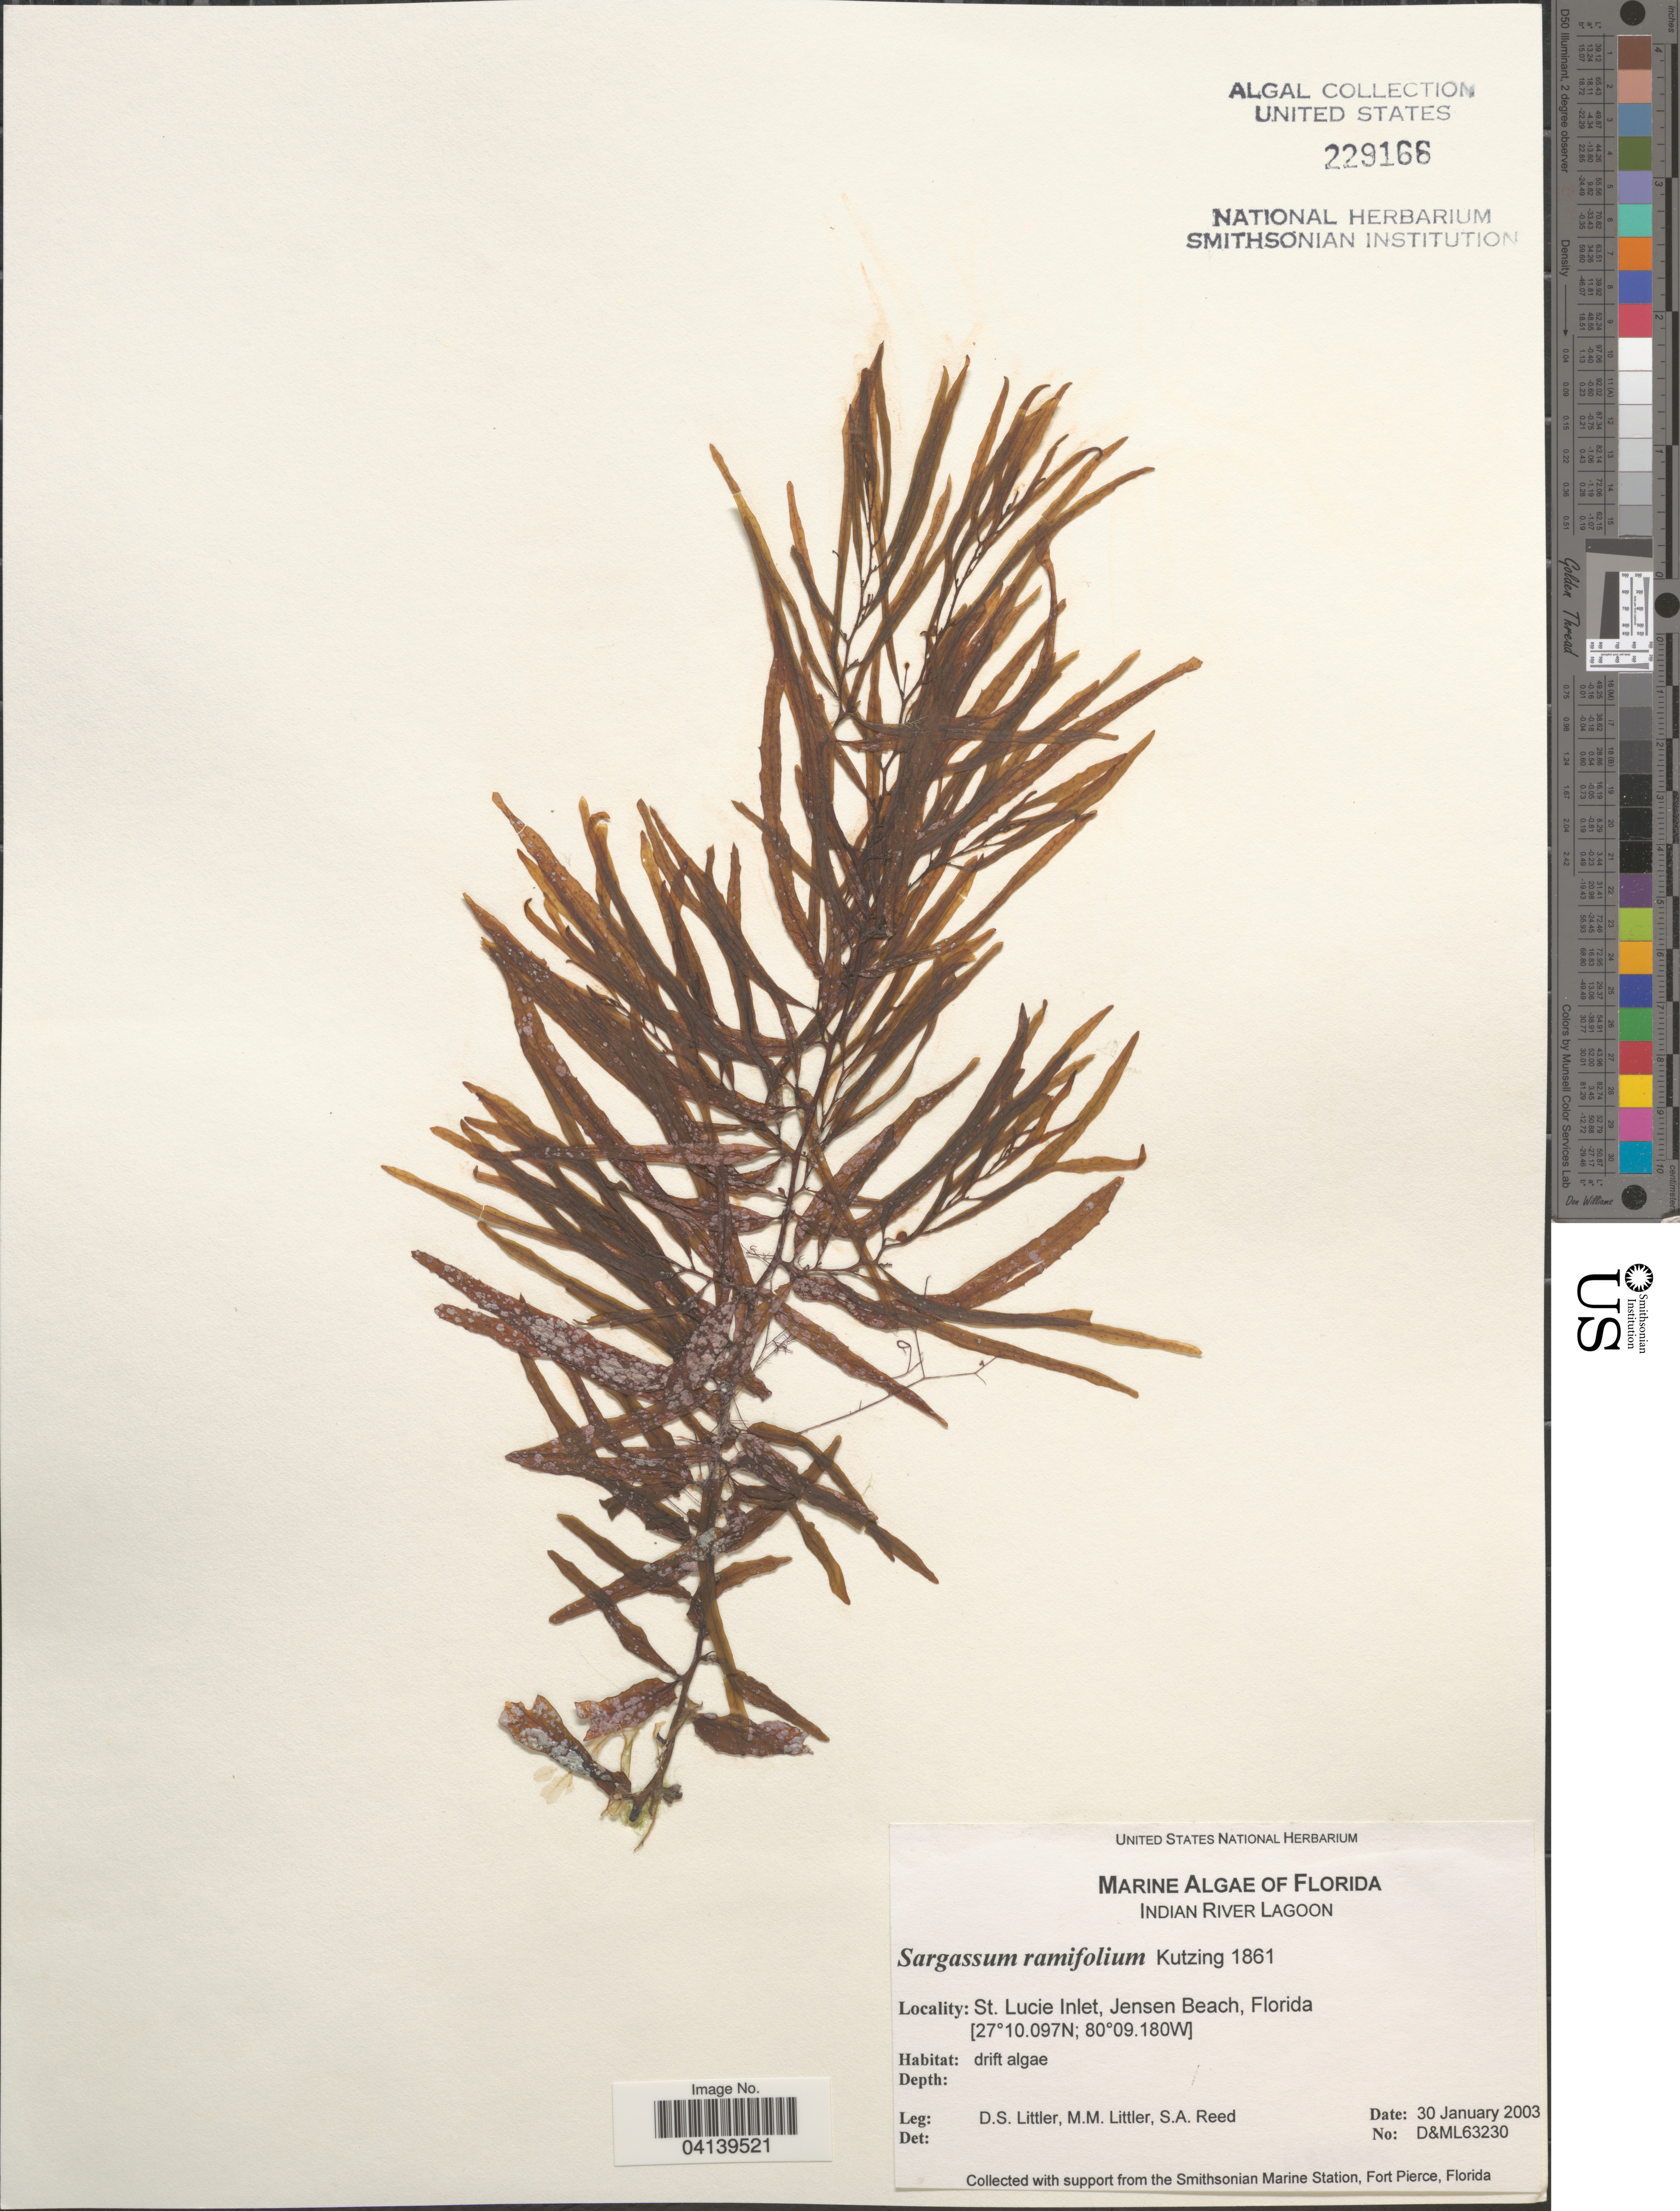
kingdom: Chromista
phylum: Ochrophyta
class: Phaeophyceae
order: Fucales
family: Sargassaceae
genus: Sargassum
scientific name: Sargassum ramifolium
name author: Kütz.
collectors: D. S. Littler & S. Reed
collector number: D&ML63230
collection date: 2003-01-30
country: United States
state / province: Florida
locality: Indian River Lagoon. St. Lucie Inlet, Jensen Beach.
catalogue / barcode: US 229166